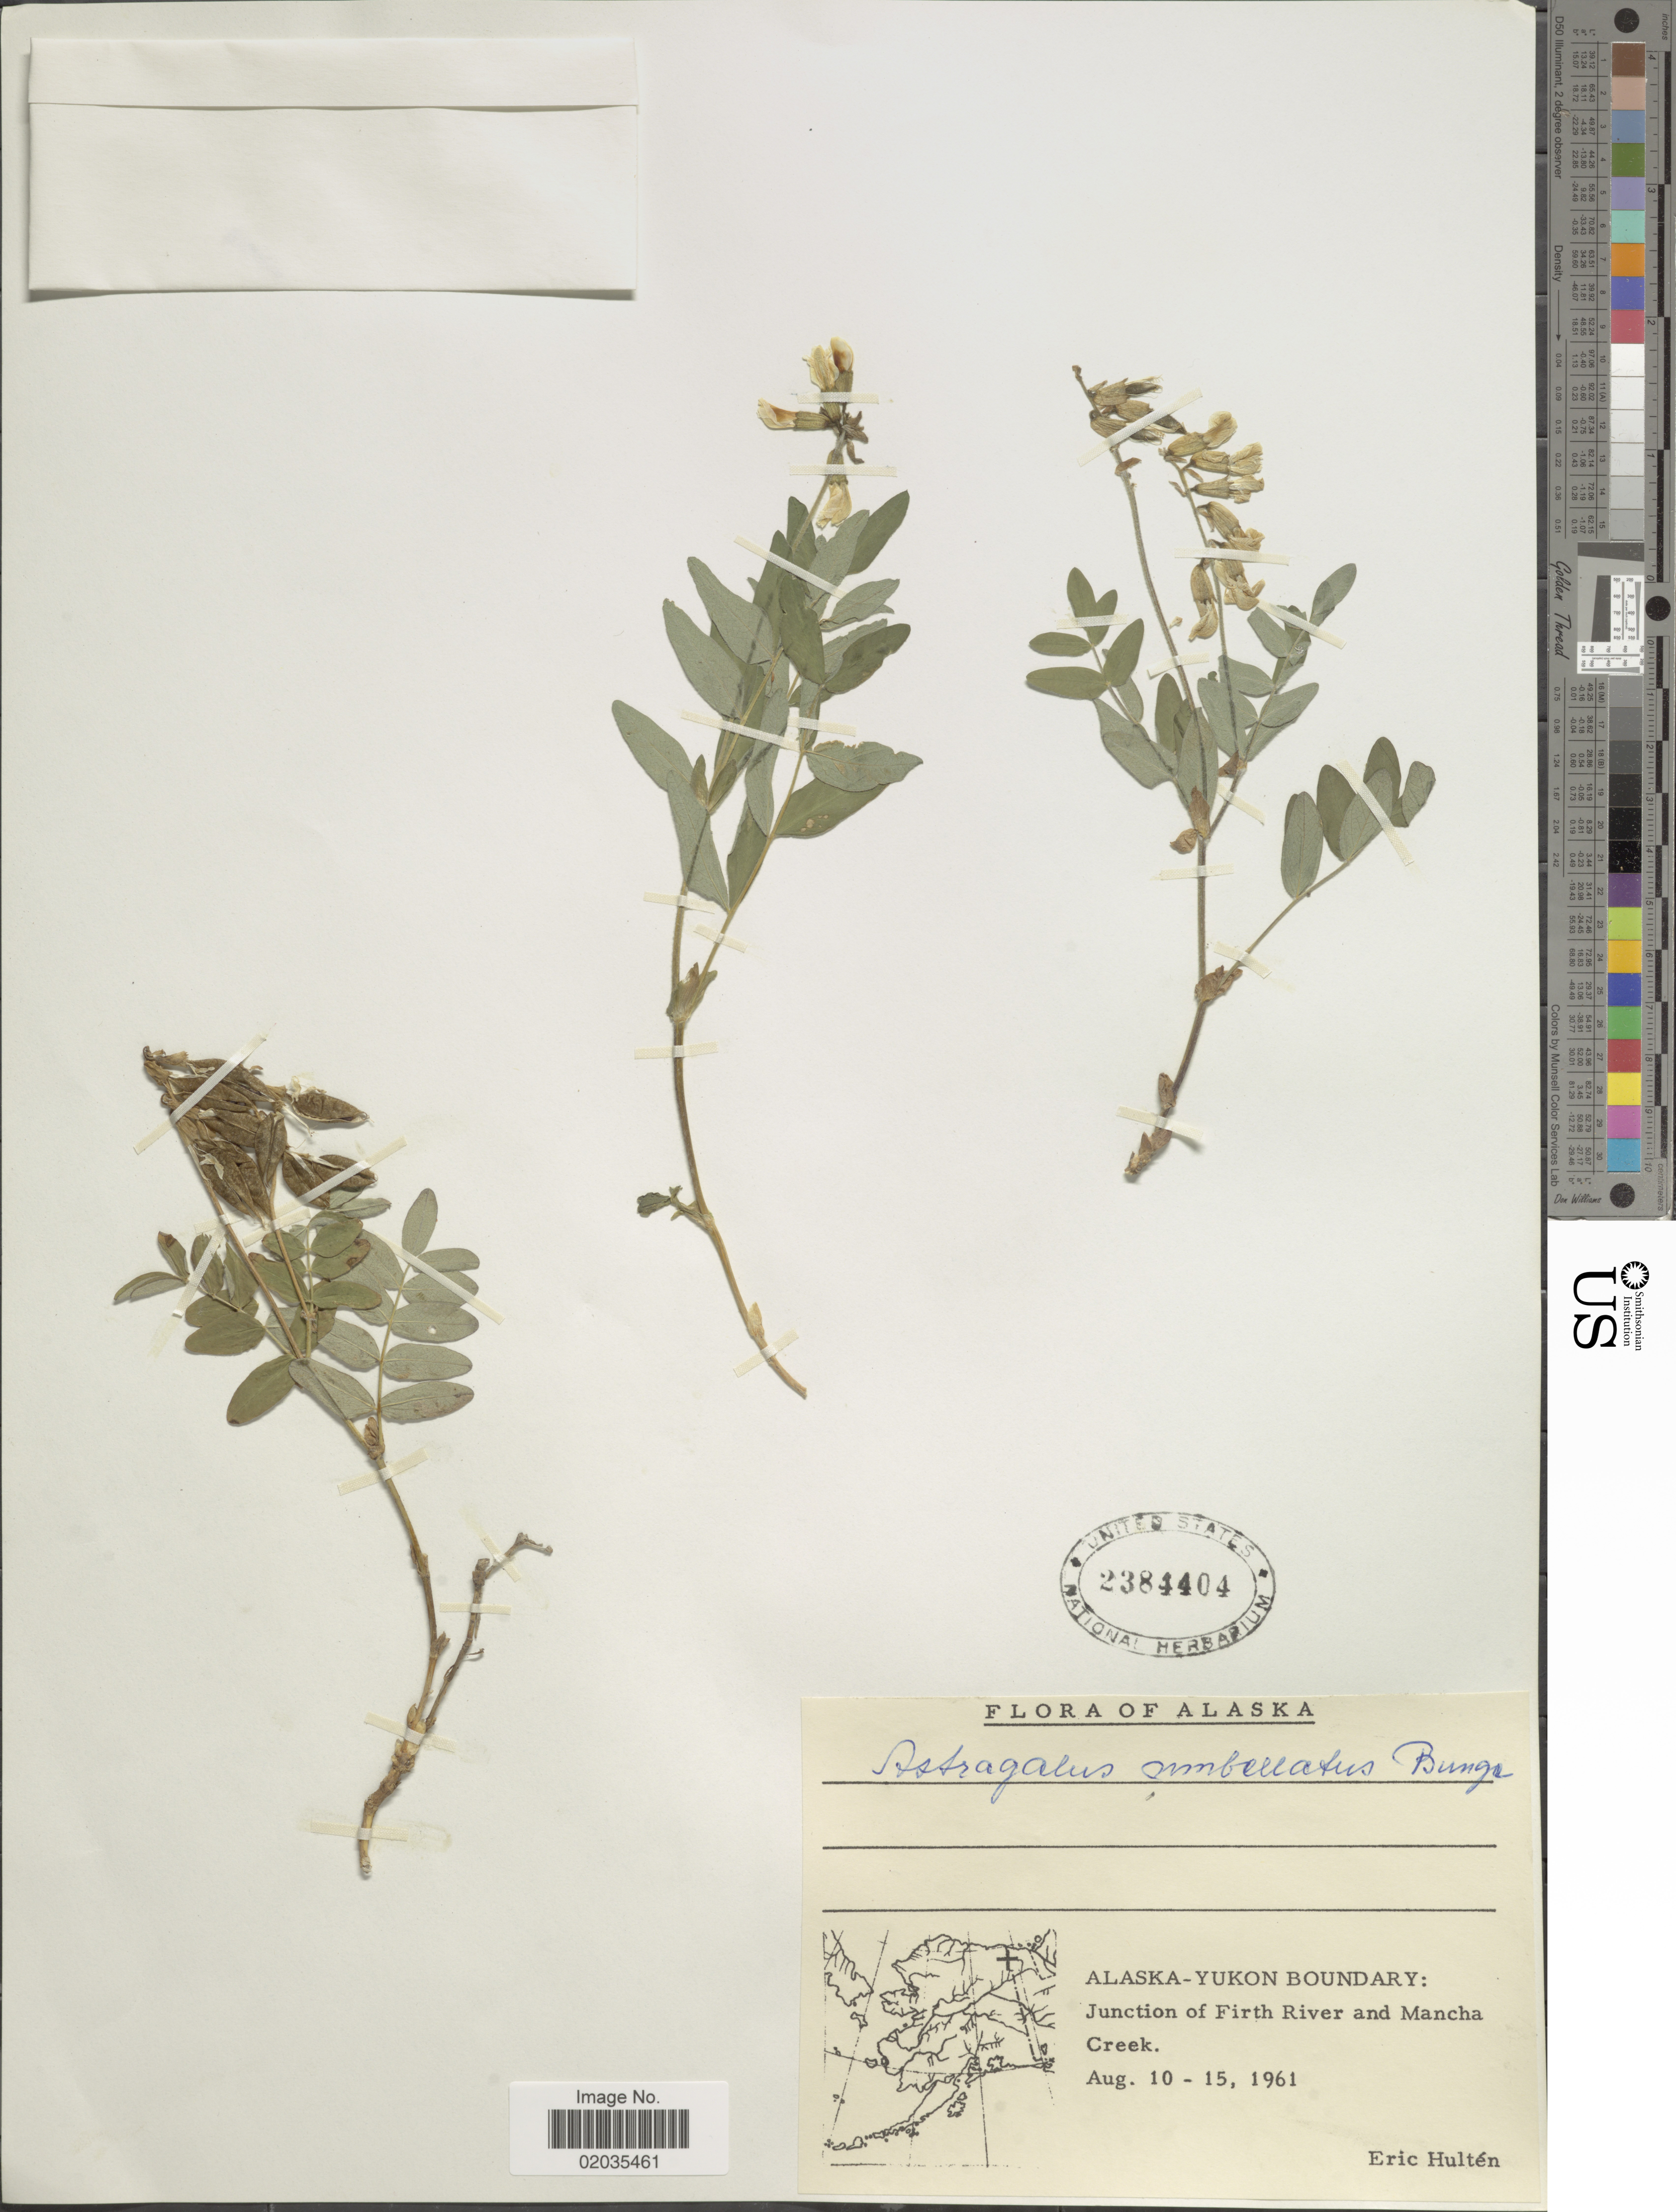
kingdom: Plantae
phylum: Tracheophyta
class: Magnoliopsida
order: Fabales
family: Fabaceae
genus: Astragalus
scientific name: Astragalus umbellatus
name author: Bunge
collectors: E. G. Hultén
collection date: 1961-08-10/1961-08-15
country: United States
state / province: Alaska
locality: Alaska-Yukon boundary: Junction of Firth River and Mancha Creek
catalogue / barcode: US 2384404